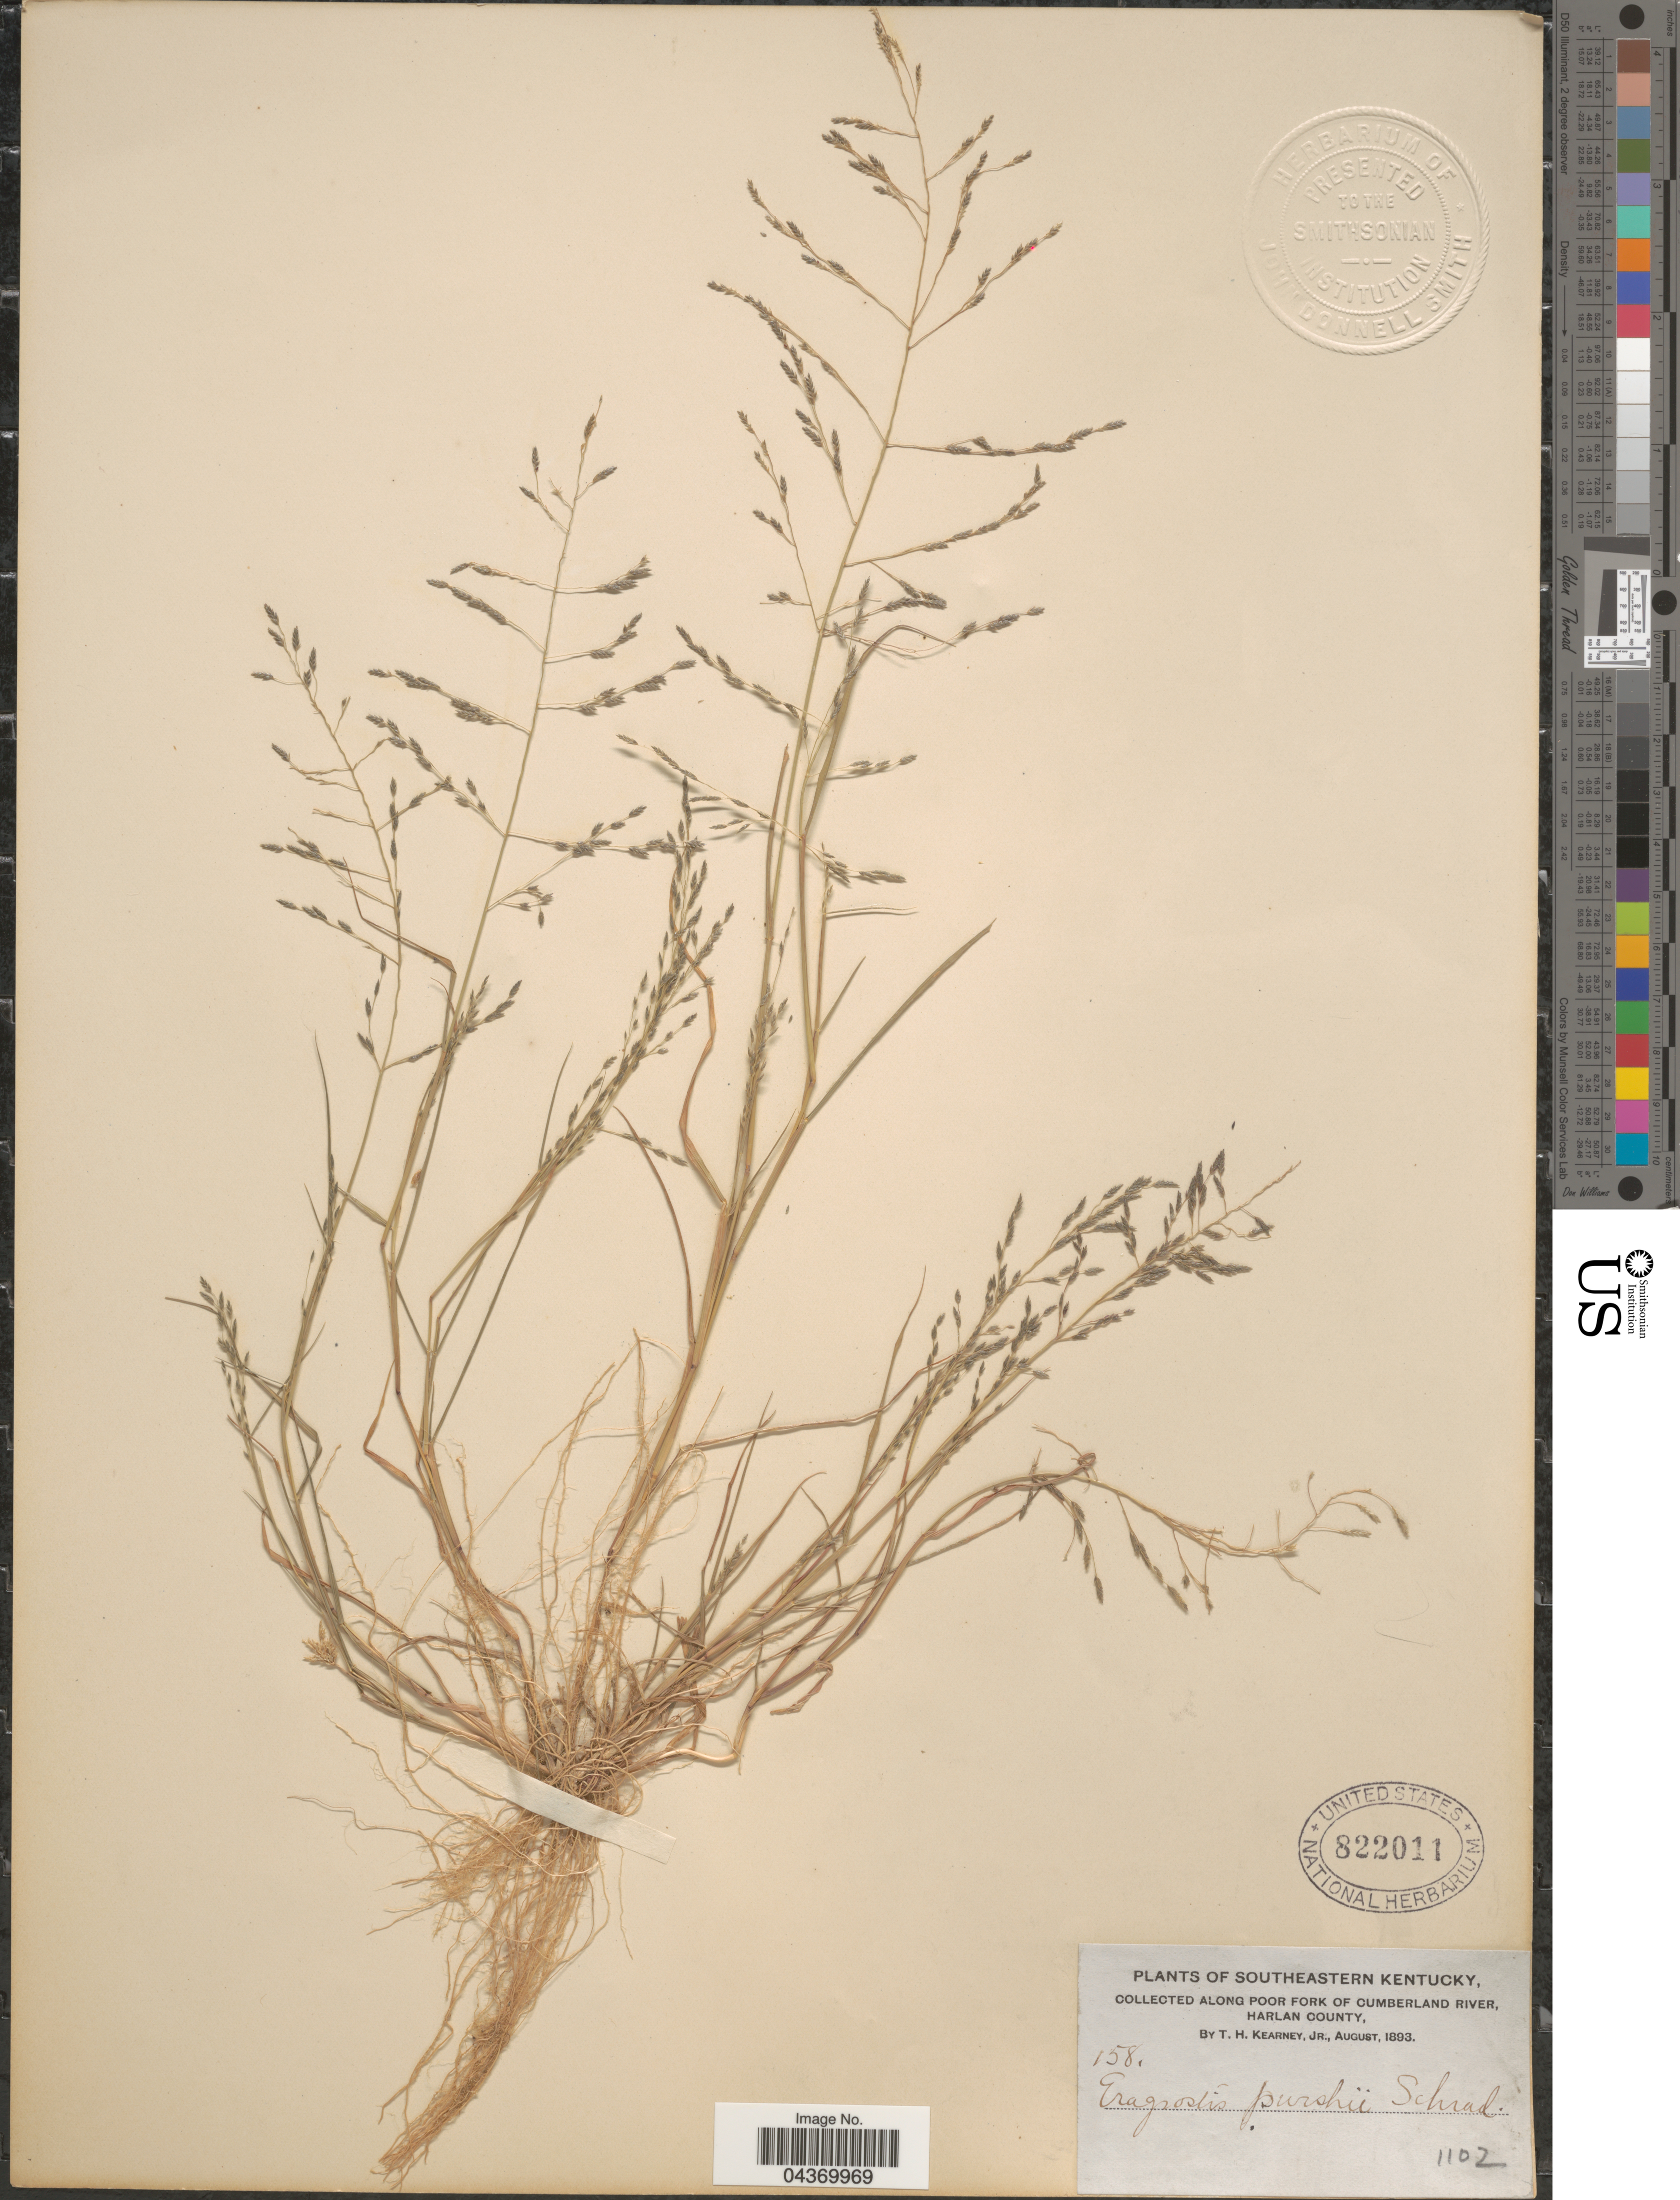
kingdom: Plantae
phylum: Tracheophyta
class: Liliopsida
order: Poales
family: Poaceae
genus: Eragrostis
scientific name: Eragrostis pectinacea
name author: (Michx.) Nees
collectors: T. H. Kearney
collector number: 158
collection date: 1893-08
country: United States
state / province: Kentucky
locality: Southeastern Kentucky. Along Poor Fork of Cumberland River, Harlan County.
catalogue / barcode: US 822011